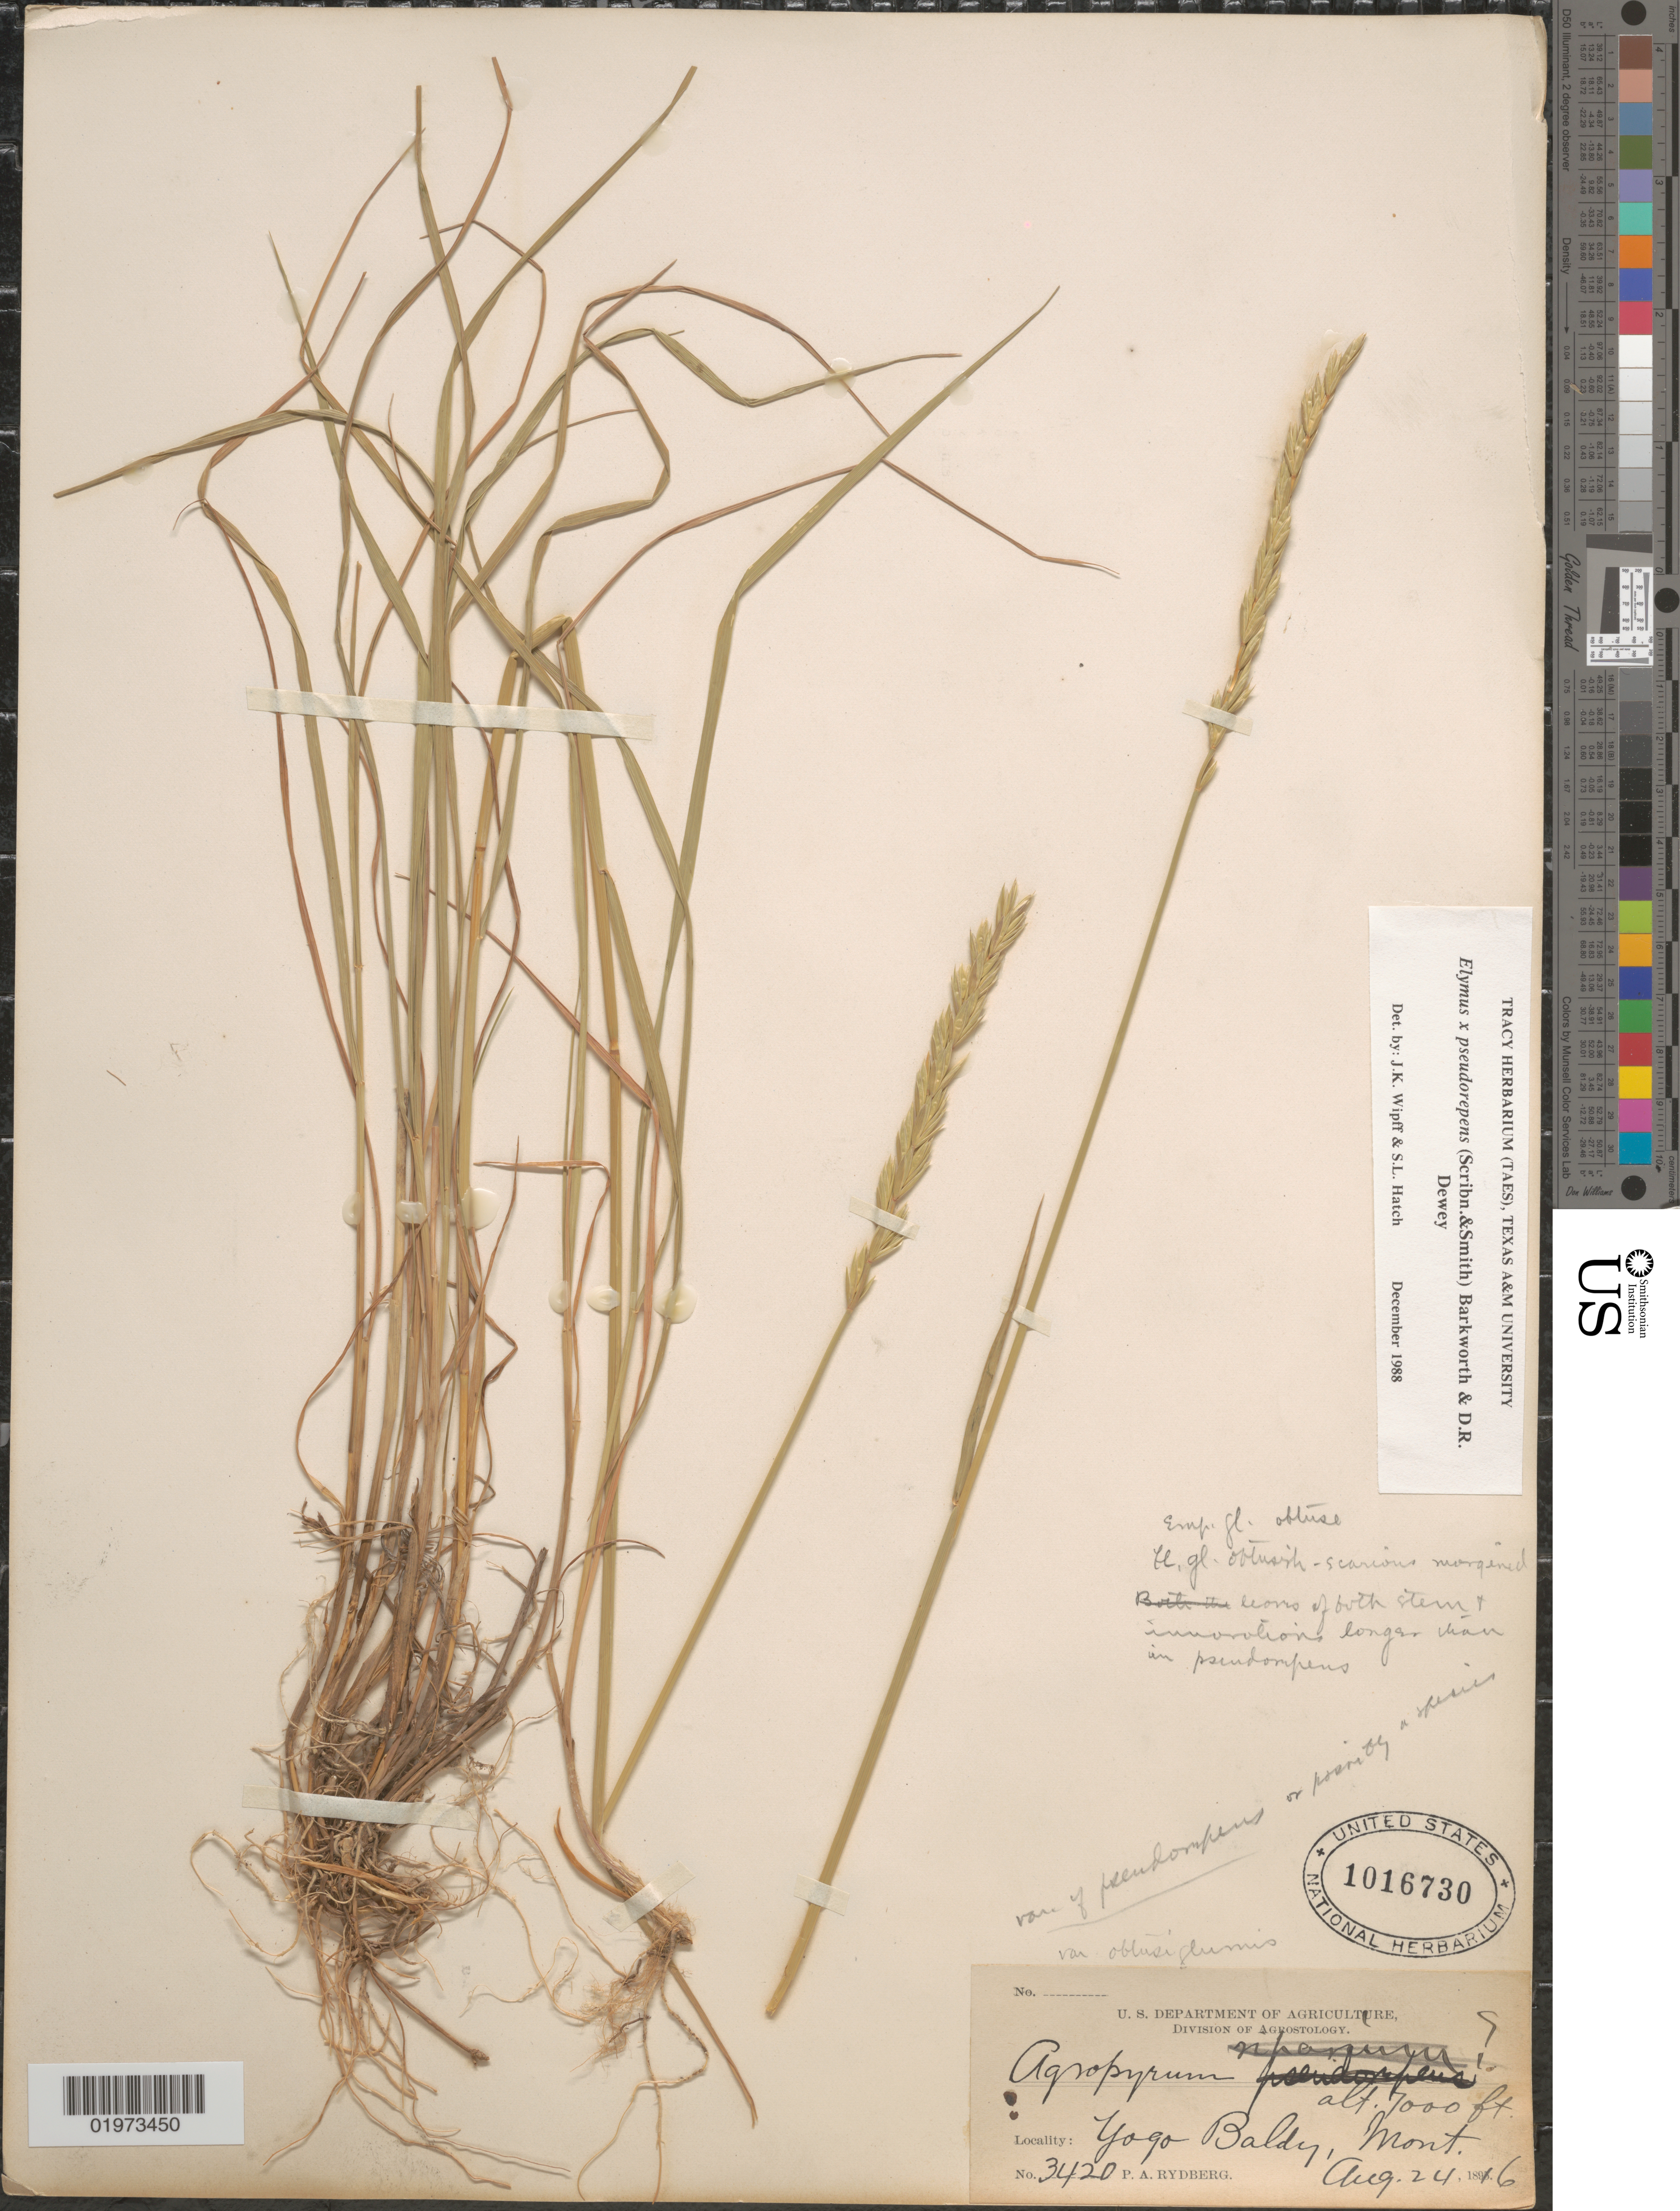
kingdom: Plantae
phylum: Tracheophyta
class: Liliopsida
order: Poales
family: Poaceae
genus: Elymus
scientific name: Elymus x pseudorepens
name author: (Scribn. & J.G. Sm.) Barkworth & Dewey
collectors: P. A. Rydberg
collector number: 3420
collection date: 1896-08-24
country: United States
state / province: Montana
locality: Yogo Baldy.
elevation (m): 2134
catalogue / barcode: US 1016730